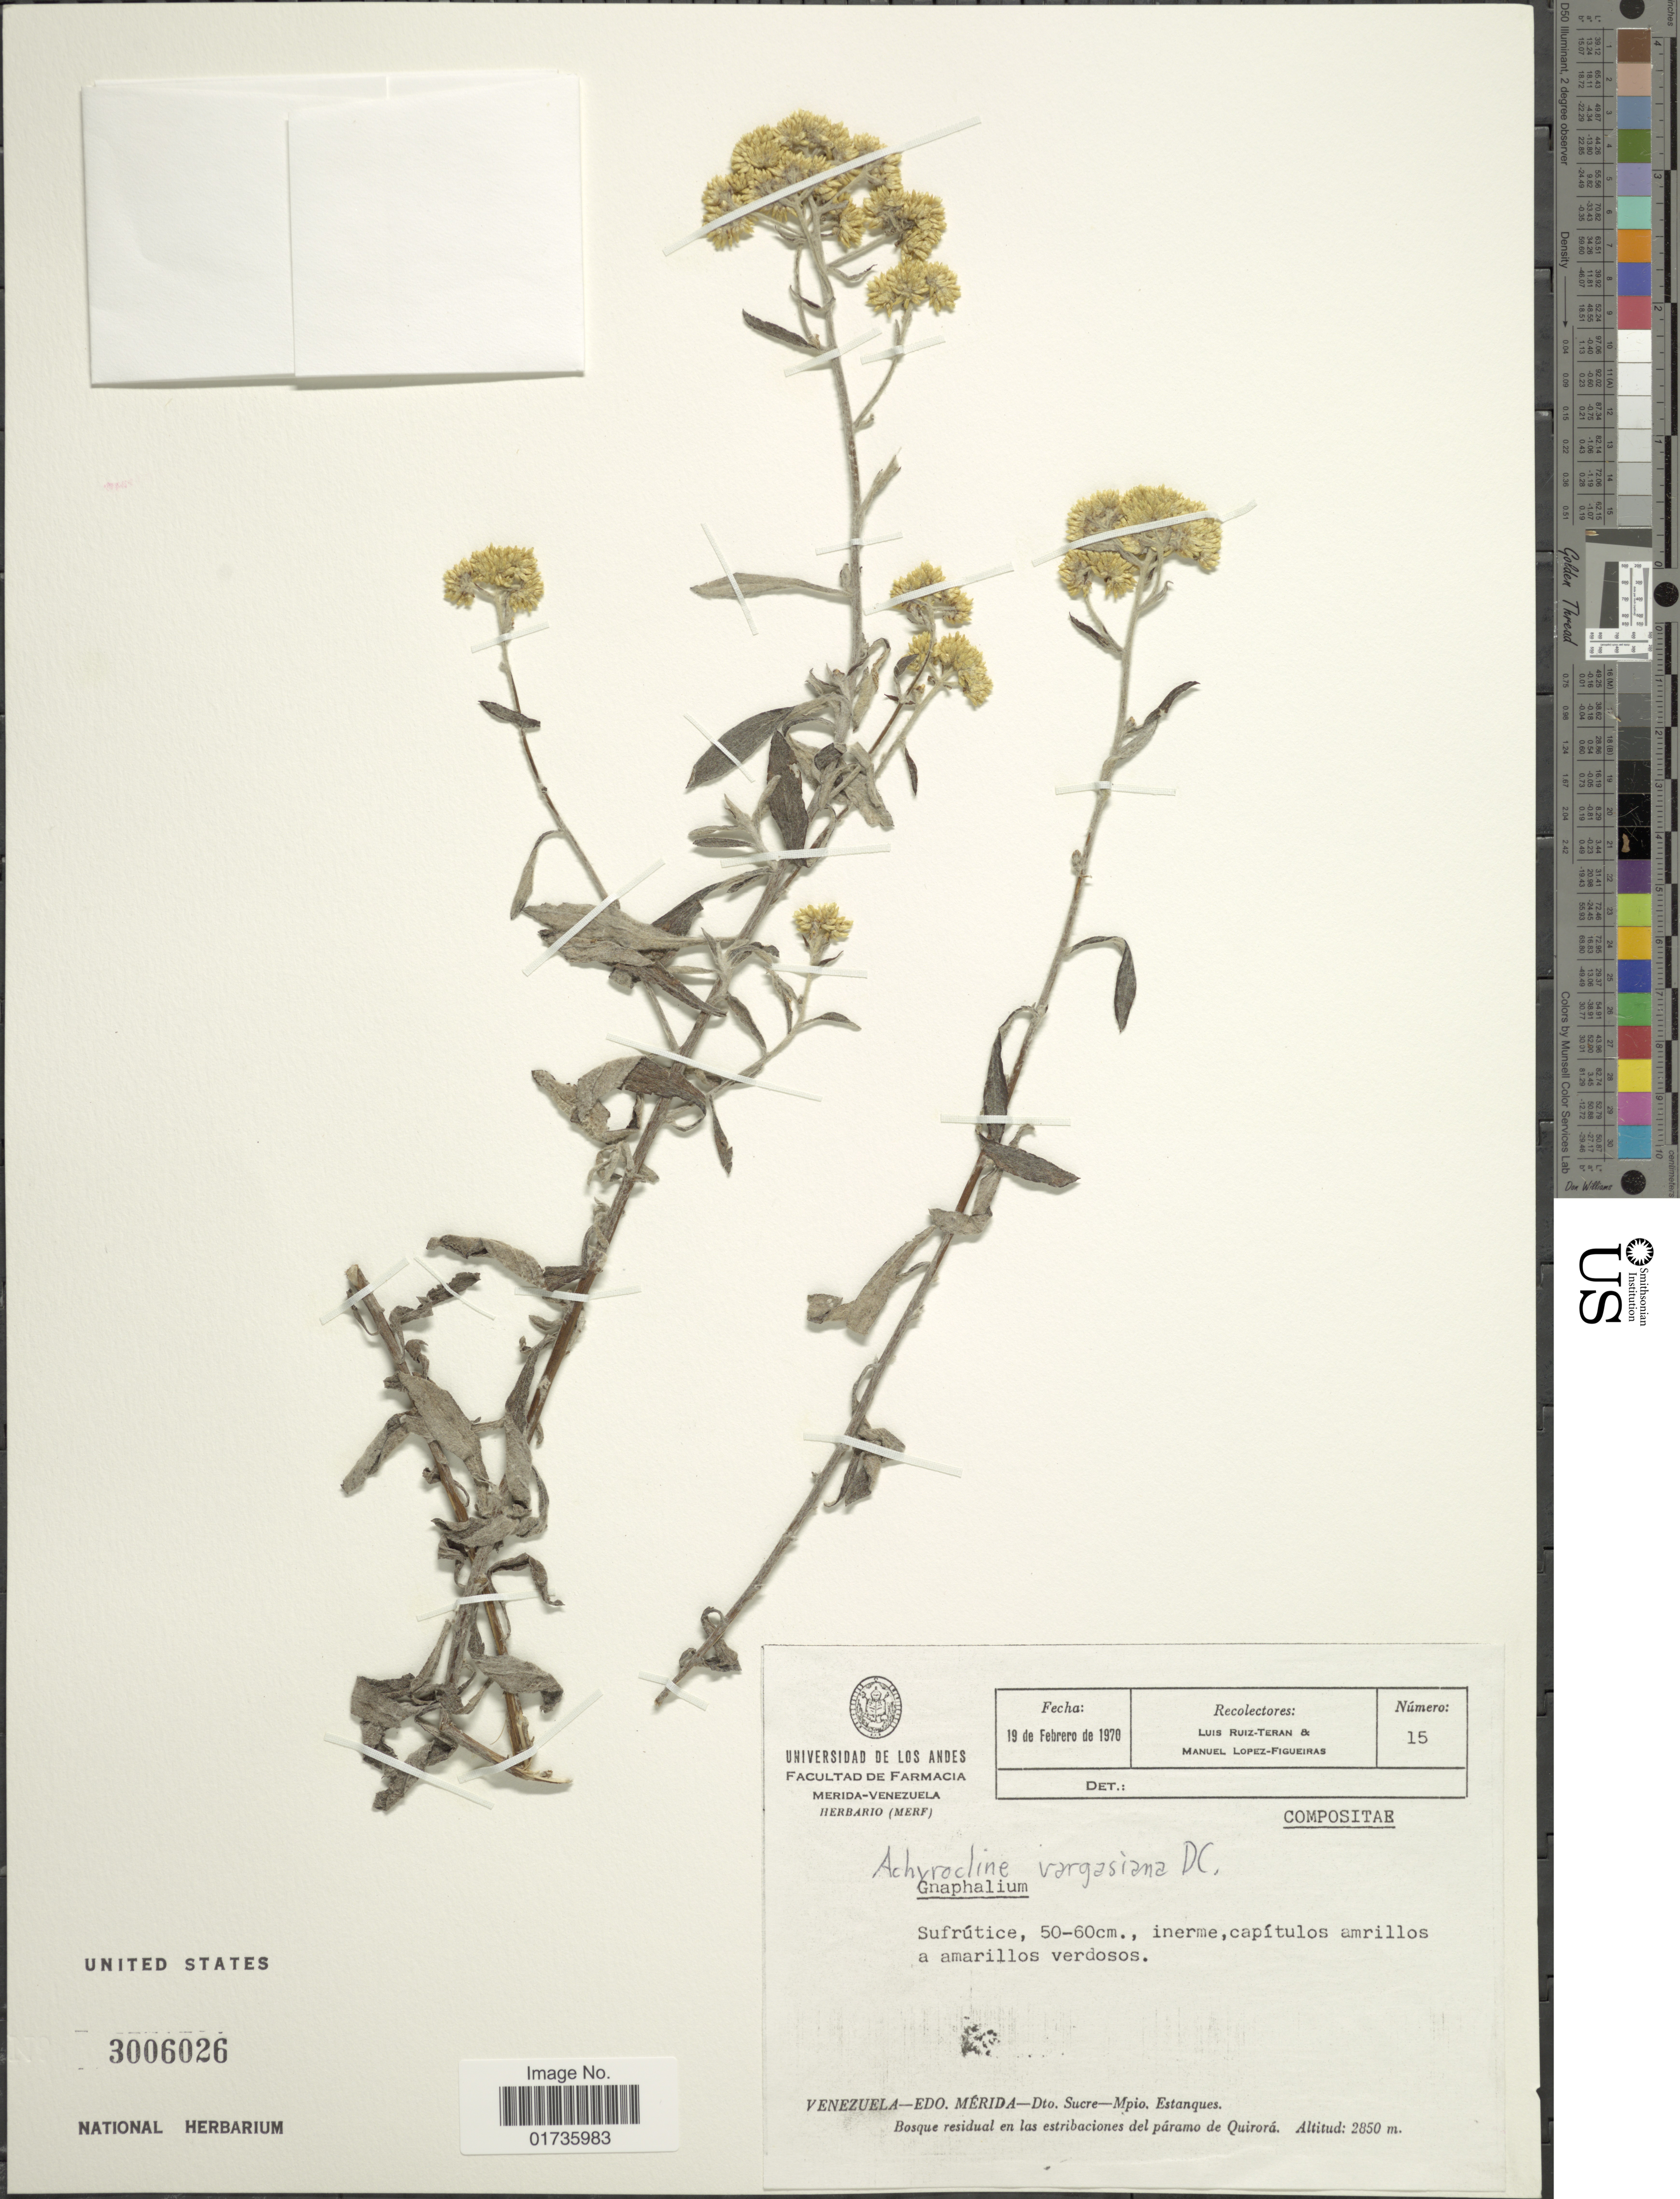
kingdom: Plantae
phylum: Tracheophyta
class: Magnoliopsida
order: Asterales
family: Asteraceae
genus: Achyrocline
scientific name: Achyrocline vargasiana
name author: DC.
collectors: L. Teran & M. López Figueiras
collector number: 15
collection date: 1970-02-19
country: Venezuela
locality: Edo Merida-Dto Sucre-Mpio estanques. Bosque residual en las estribciones del páramo de Quirorá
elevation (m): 2850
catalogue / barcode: US 3006026